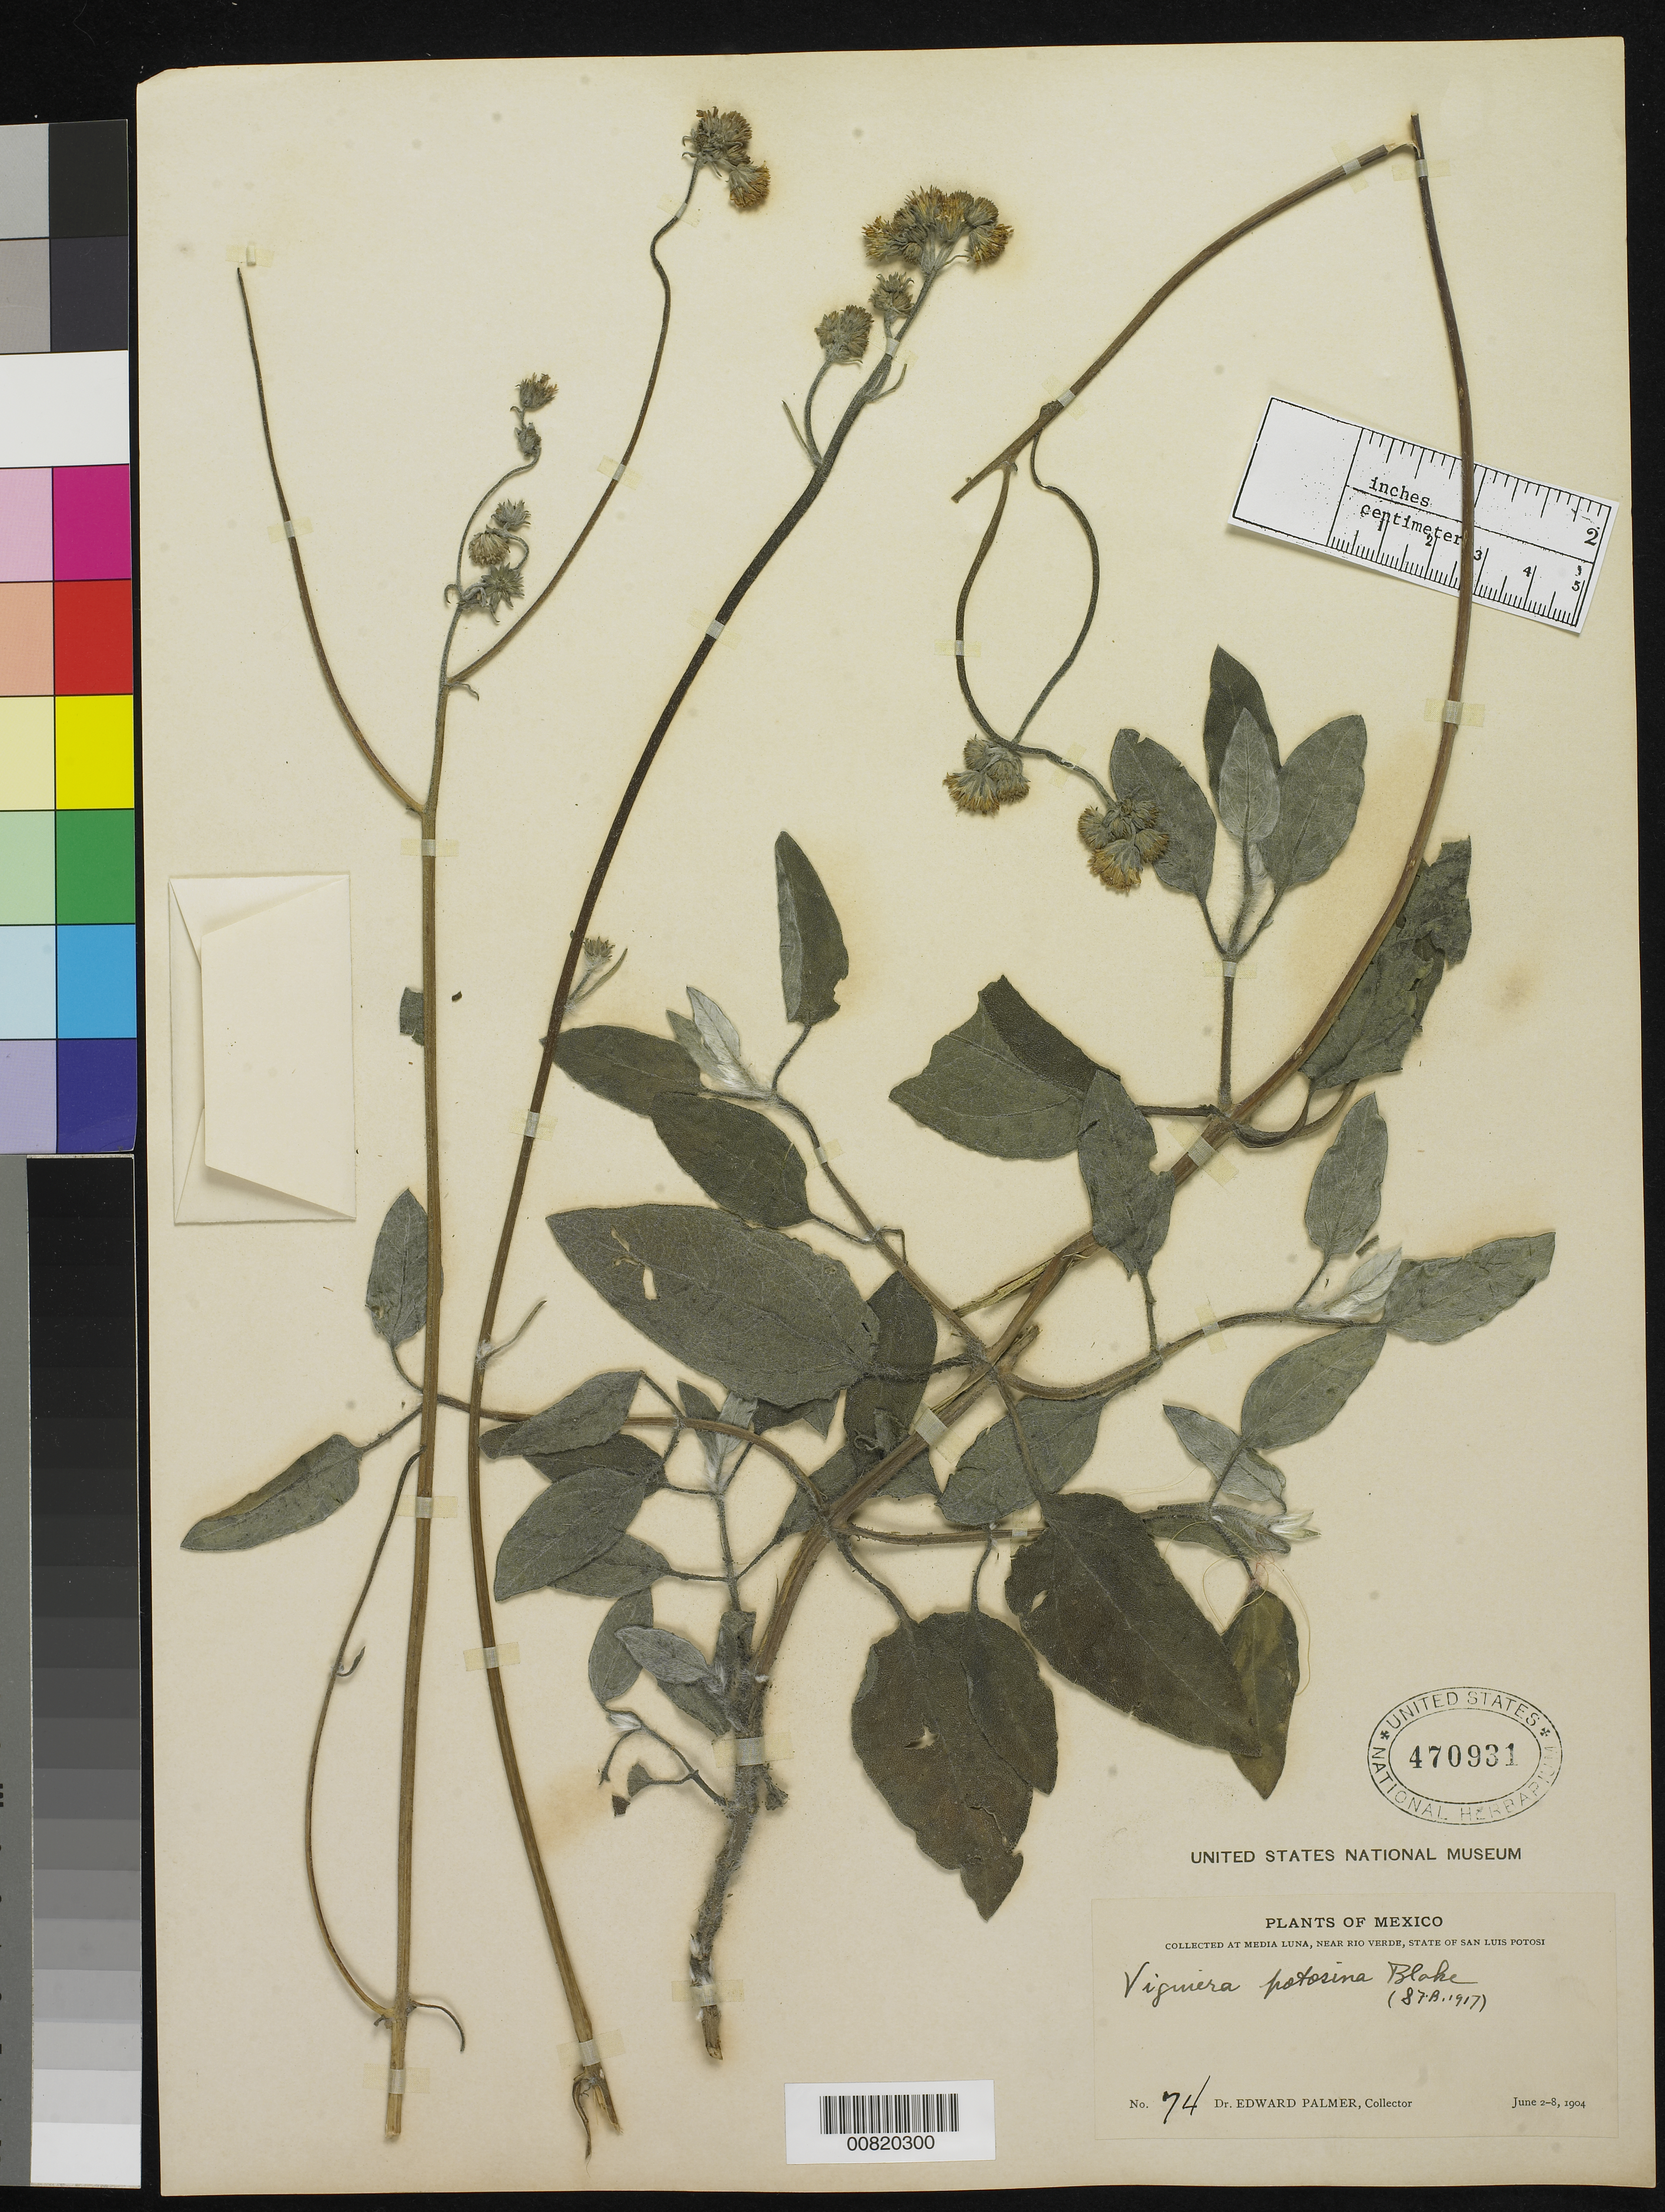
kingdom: Plantae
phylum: Tracheophyta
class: Magnoliopsida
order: Asterales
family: Asteraceae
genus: Viguiera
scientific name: Viguiera potosina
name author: S.F. Blake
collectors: E. Palmer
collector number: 74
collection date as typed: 02 Jun 1904 to 08 Jun 1904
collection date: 1904-06-02/1904-06-08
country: Mexico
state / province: San Luis Potosí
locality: Media Luna, near Rio Verde, San Luis Potosí.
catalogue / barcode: US 470931